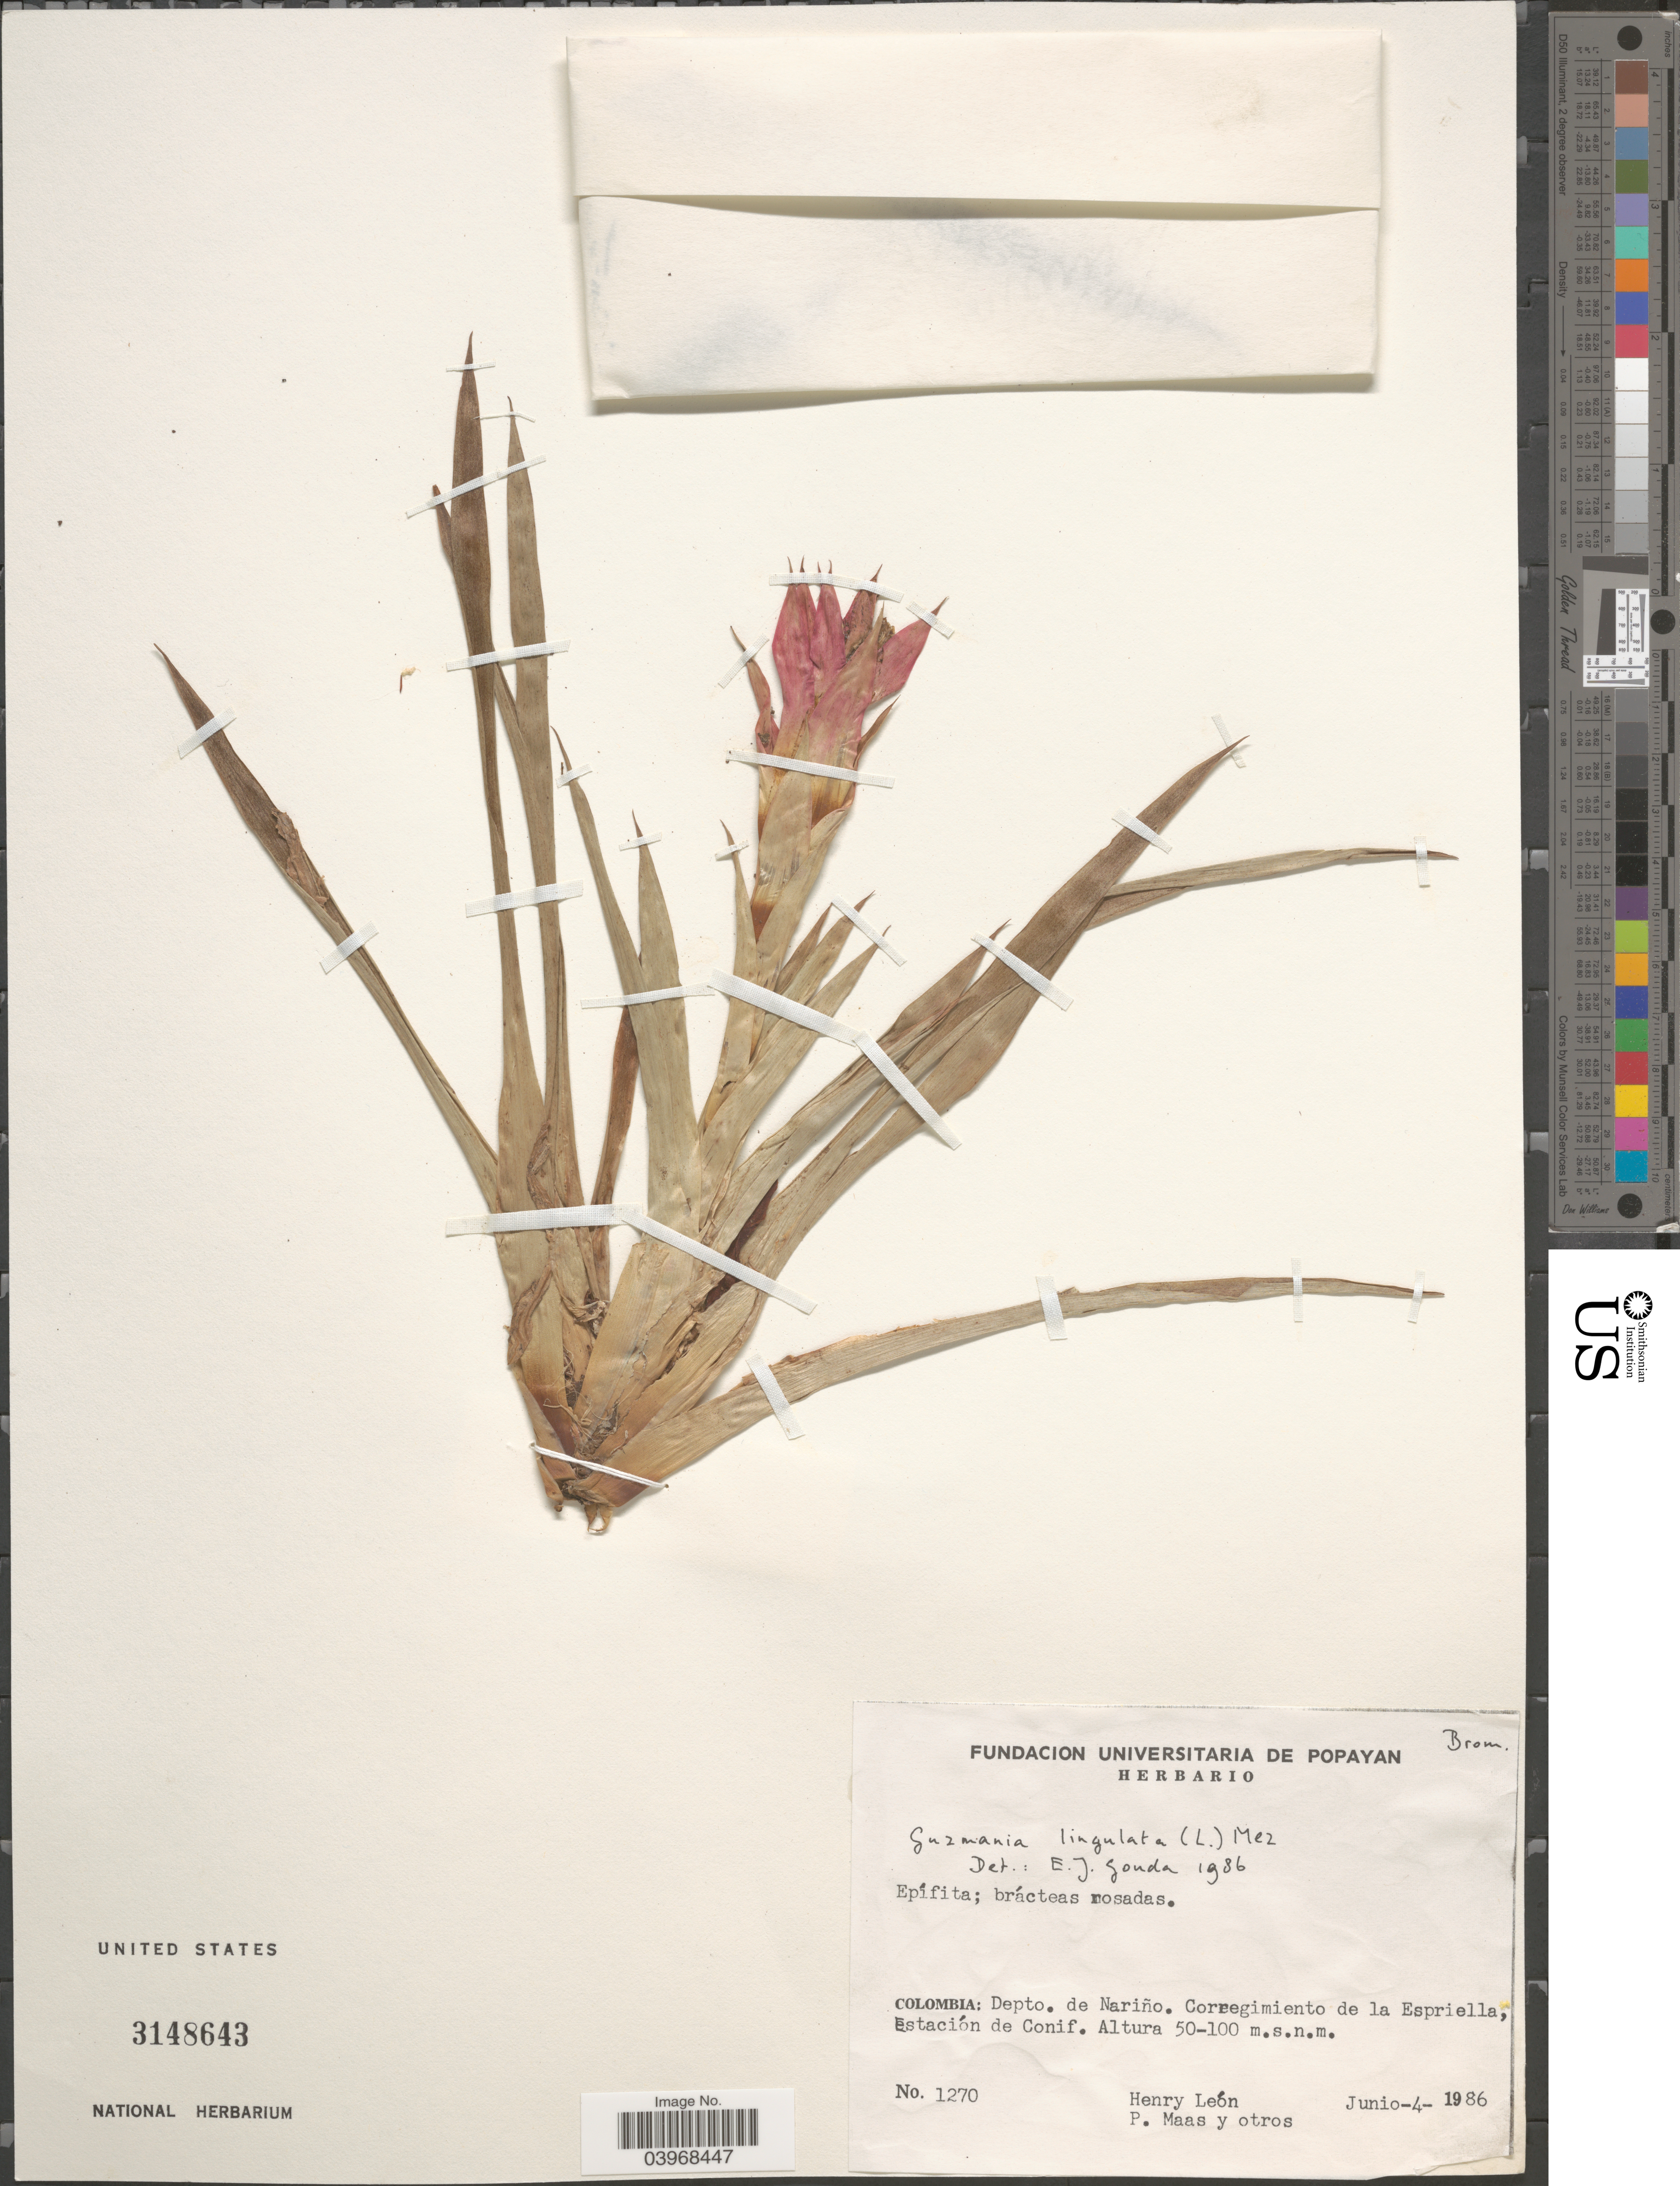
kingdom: Plantae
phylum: Tracheophyta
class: Liliopsida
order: Poales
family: Bromeliaceae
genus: Guzmania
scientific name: Guzmania lingulata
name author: (L.) Mez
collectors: Henry Leon, P. Maas & et al.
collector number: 1270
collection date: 1986-06-04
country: Colombia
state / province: Nariño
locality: Depto. de Nariño. Corregimiento de la Espriella, Estación de Conif.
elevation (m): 50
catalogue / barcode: US 3148643